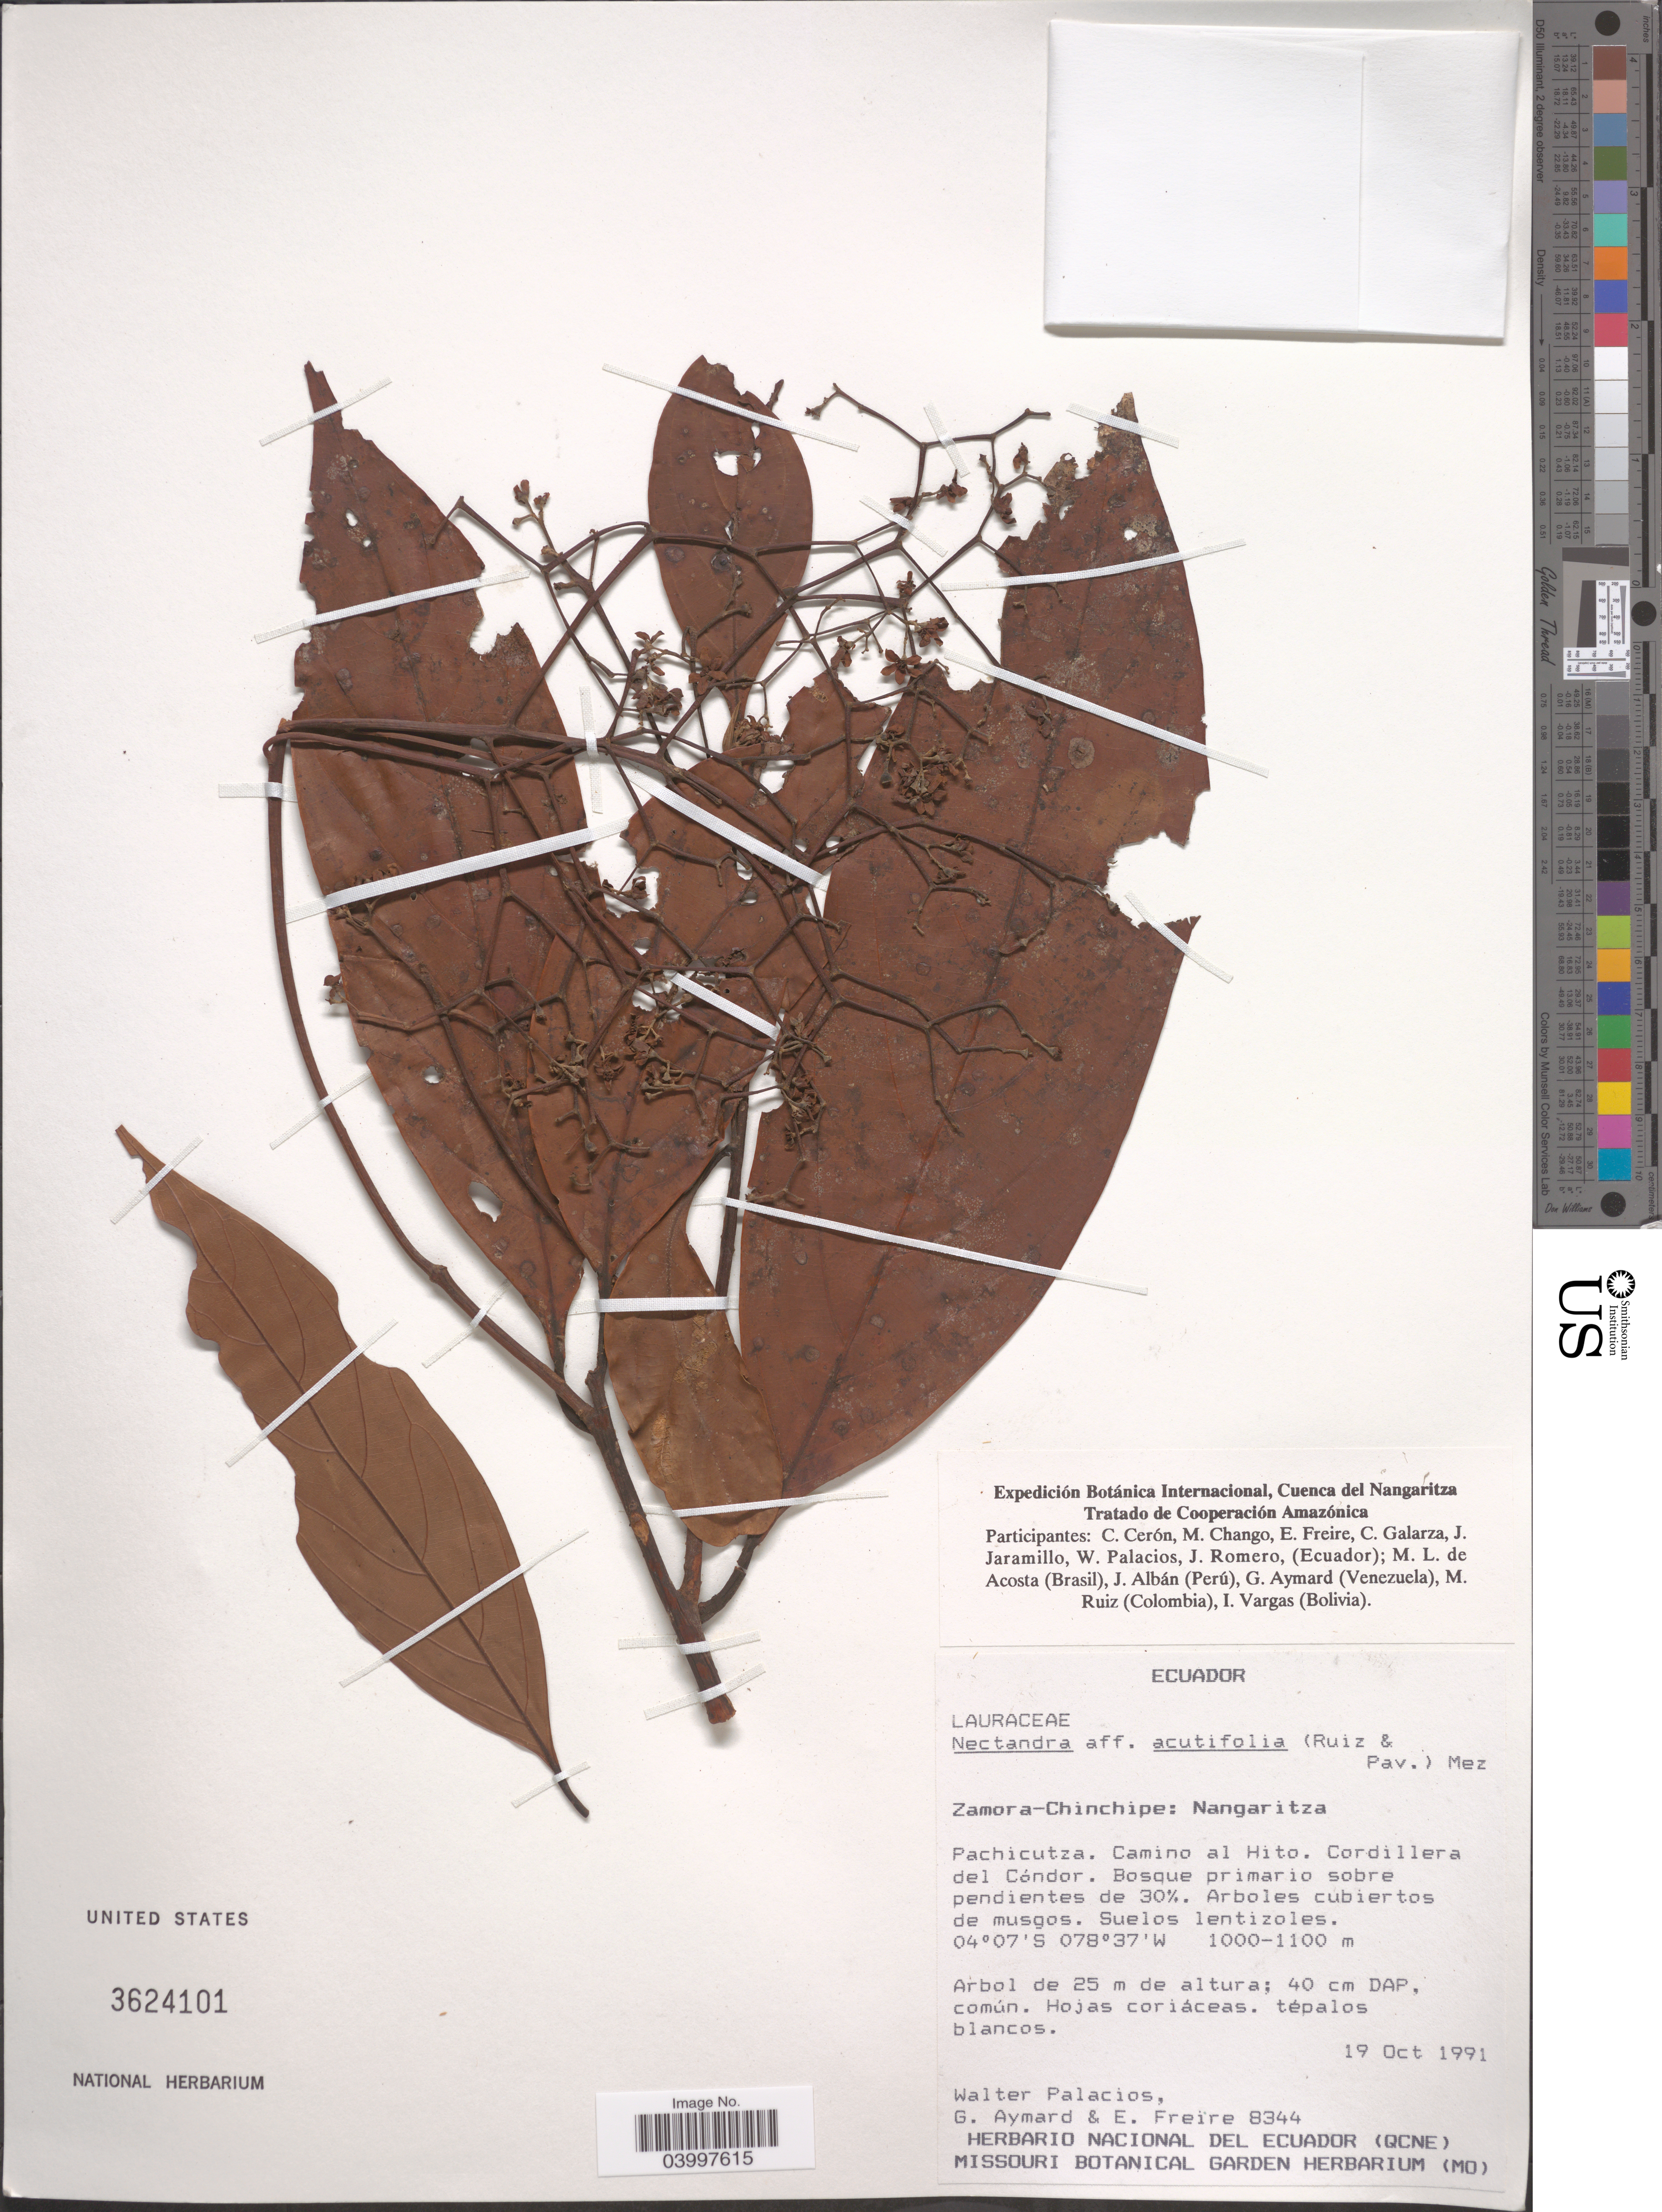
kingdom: Plantae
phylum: Tracheophyta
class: Magnoliopsida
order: Laurales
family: Lauraceae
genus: Nectandra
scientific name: Nectandra acutifolia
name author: (Ruiz & Pav.) Mez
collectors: W. Palacios, G. A. Aymard & E. Freire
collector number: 8344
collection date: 1991-10-19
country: Ecuador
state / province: Zamora-Chinchipe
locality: Nangaritza. Pachicutza. Camino al Hito. Cordillera del Cóndor.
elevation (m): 1000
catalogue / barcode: US 3624101